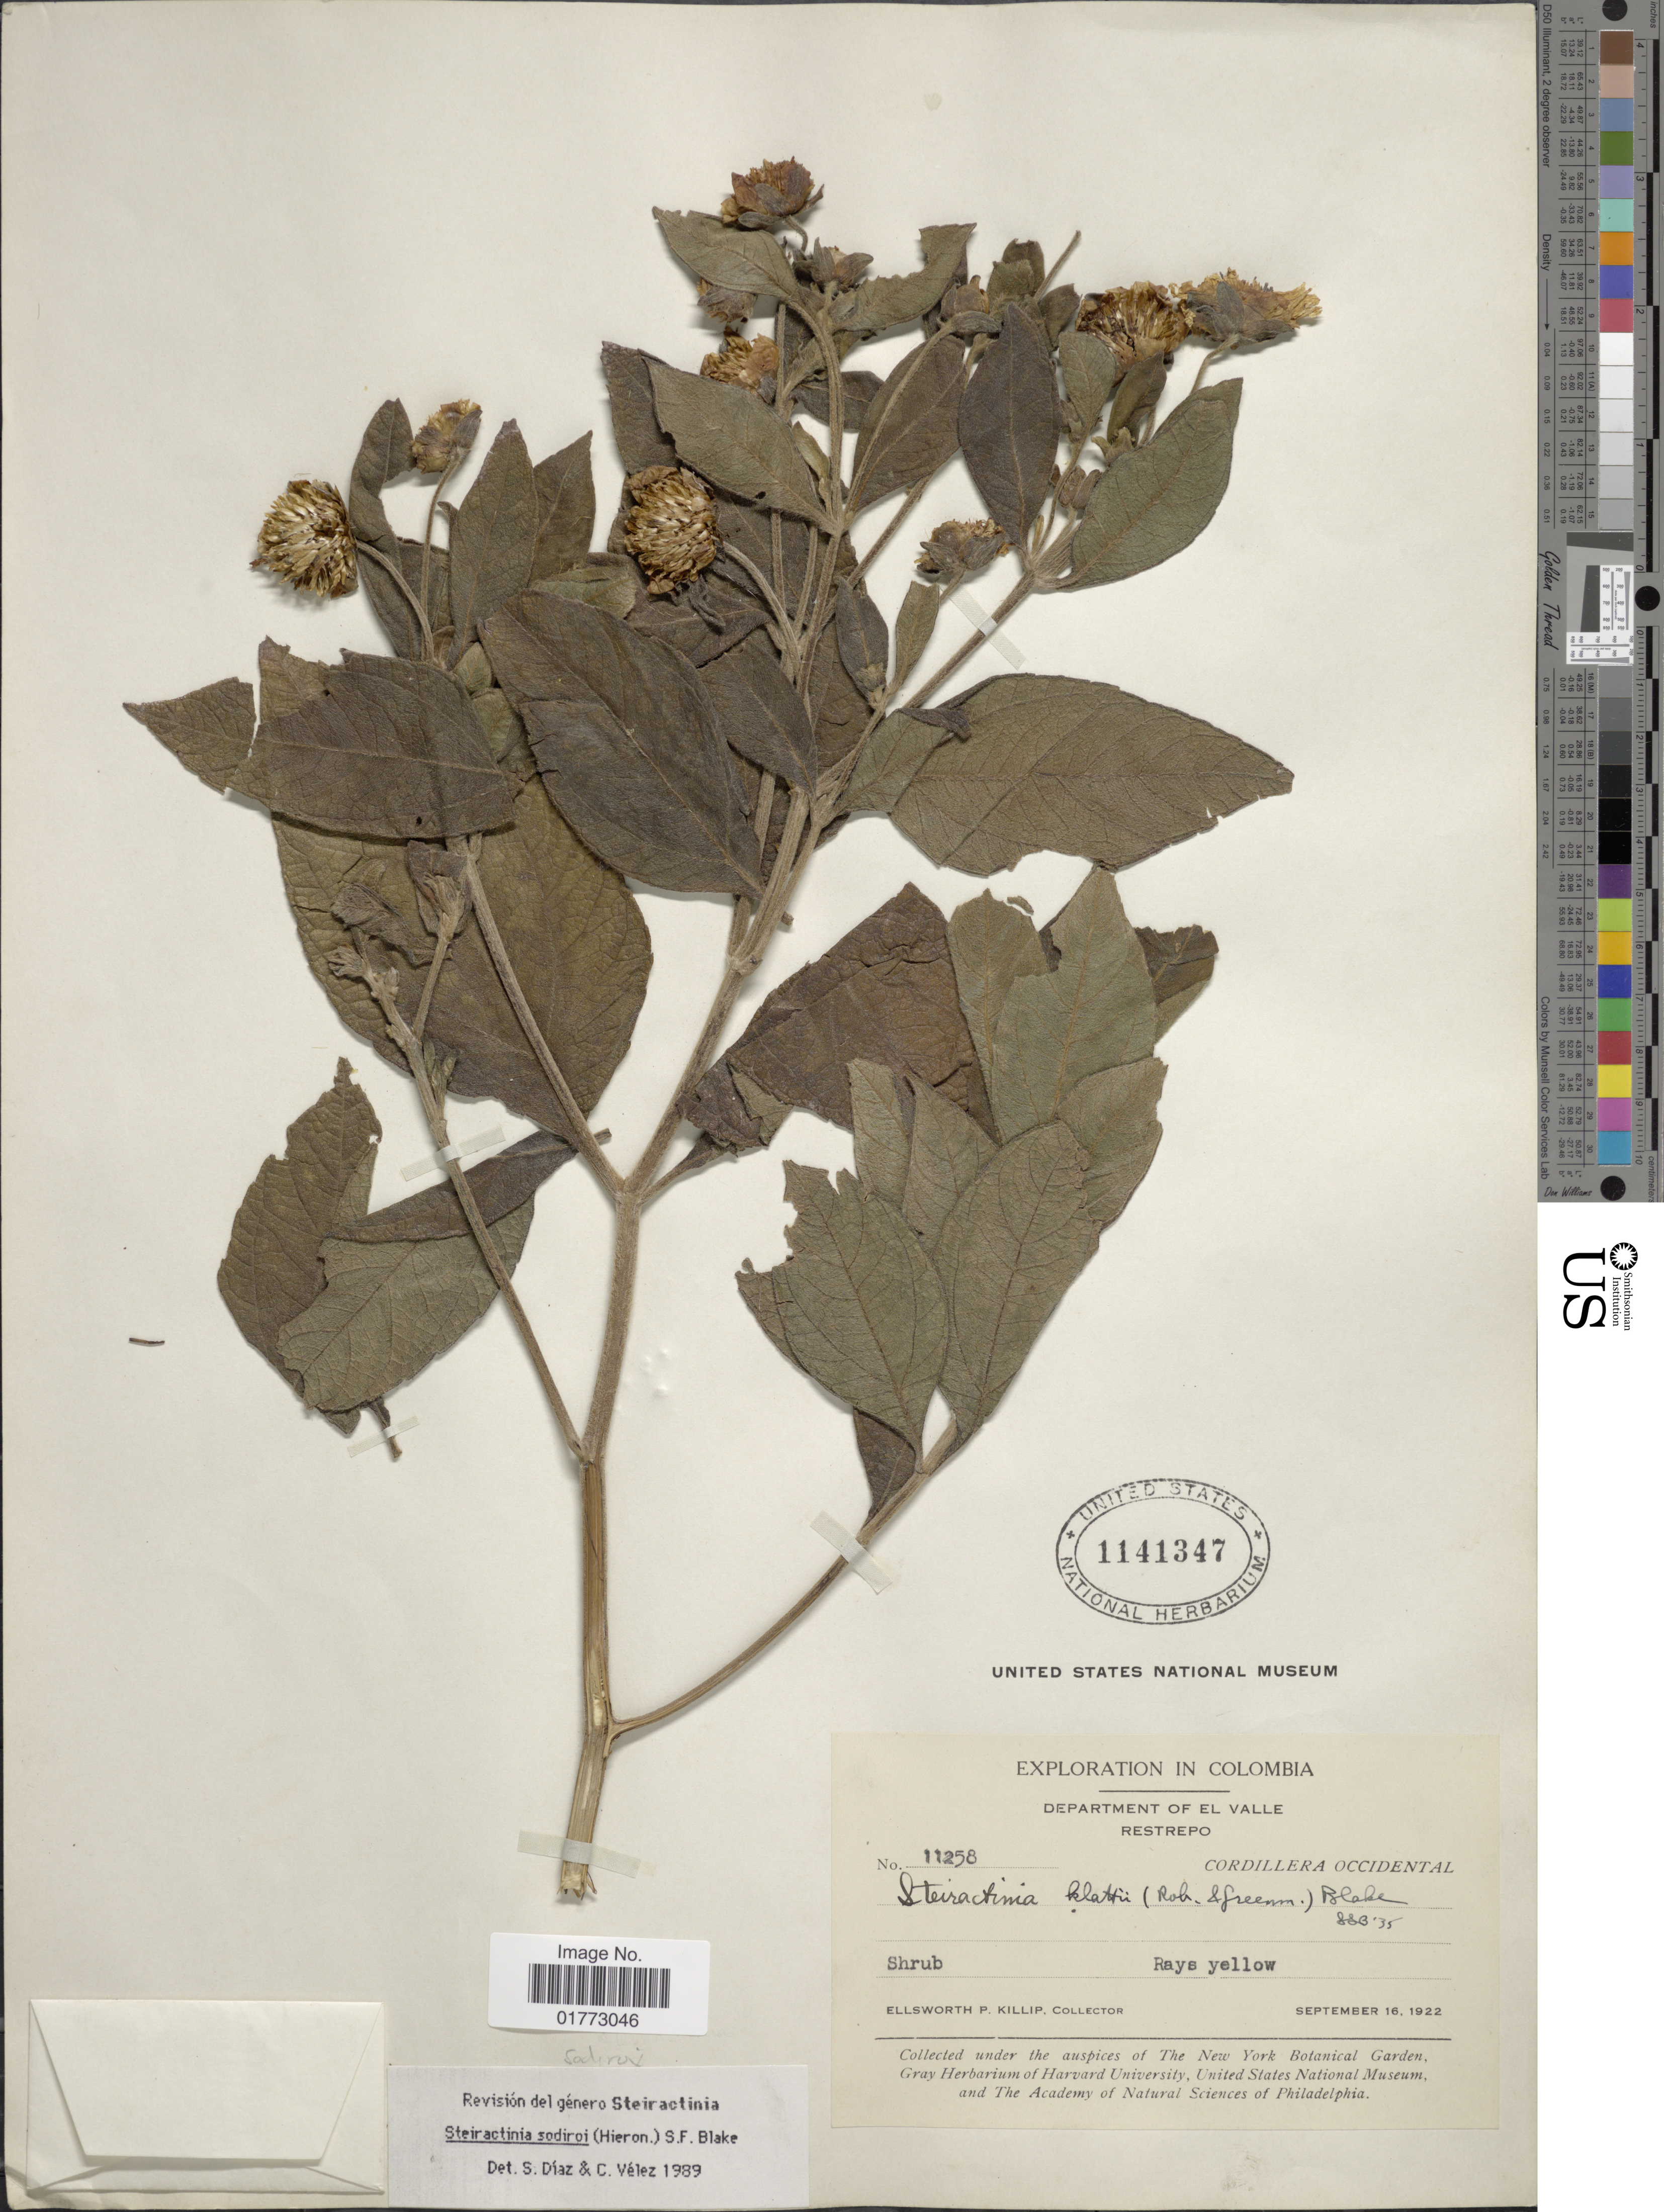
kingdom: Plantae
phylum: Tracheophyta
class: Magnoliopsida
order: Asterales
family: Asteraceae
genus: Steiractinia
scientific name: Steiractinia sodiroi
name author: (Hieron. ex Sodiro) S.F. Blake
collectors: E. P. Killip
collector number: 11258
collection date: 1922-09-16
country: Colombia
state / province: Valle del Cauca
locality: Department of El Valle, Cordillera Occidental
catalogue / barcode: US 1141347